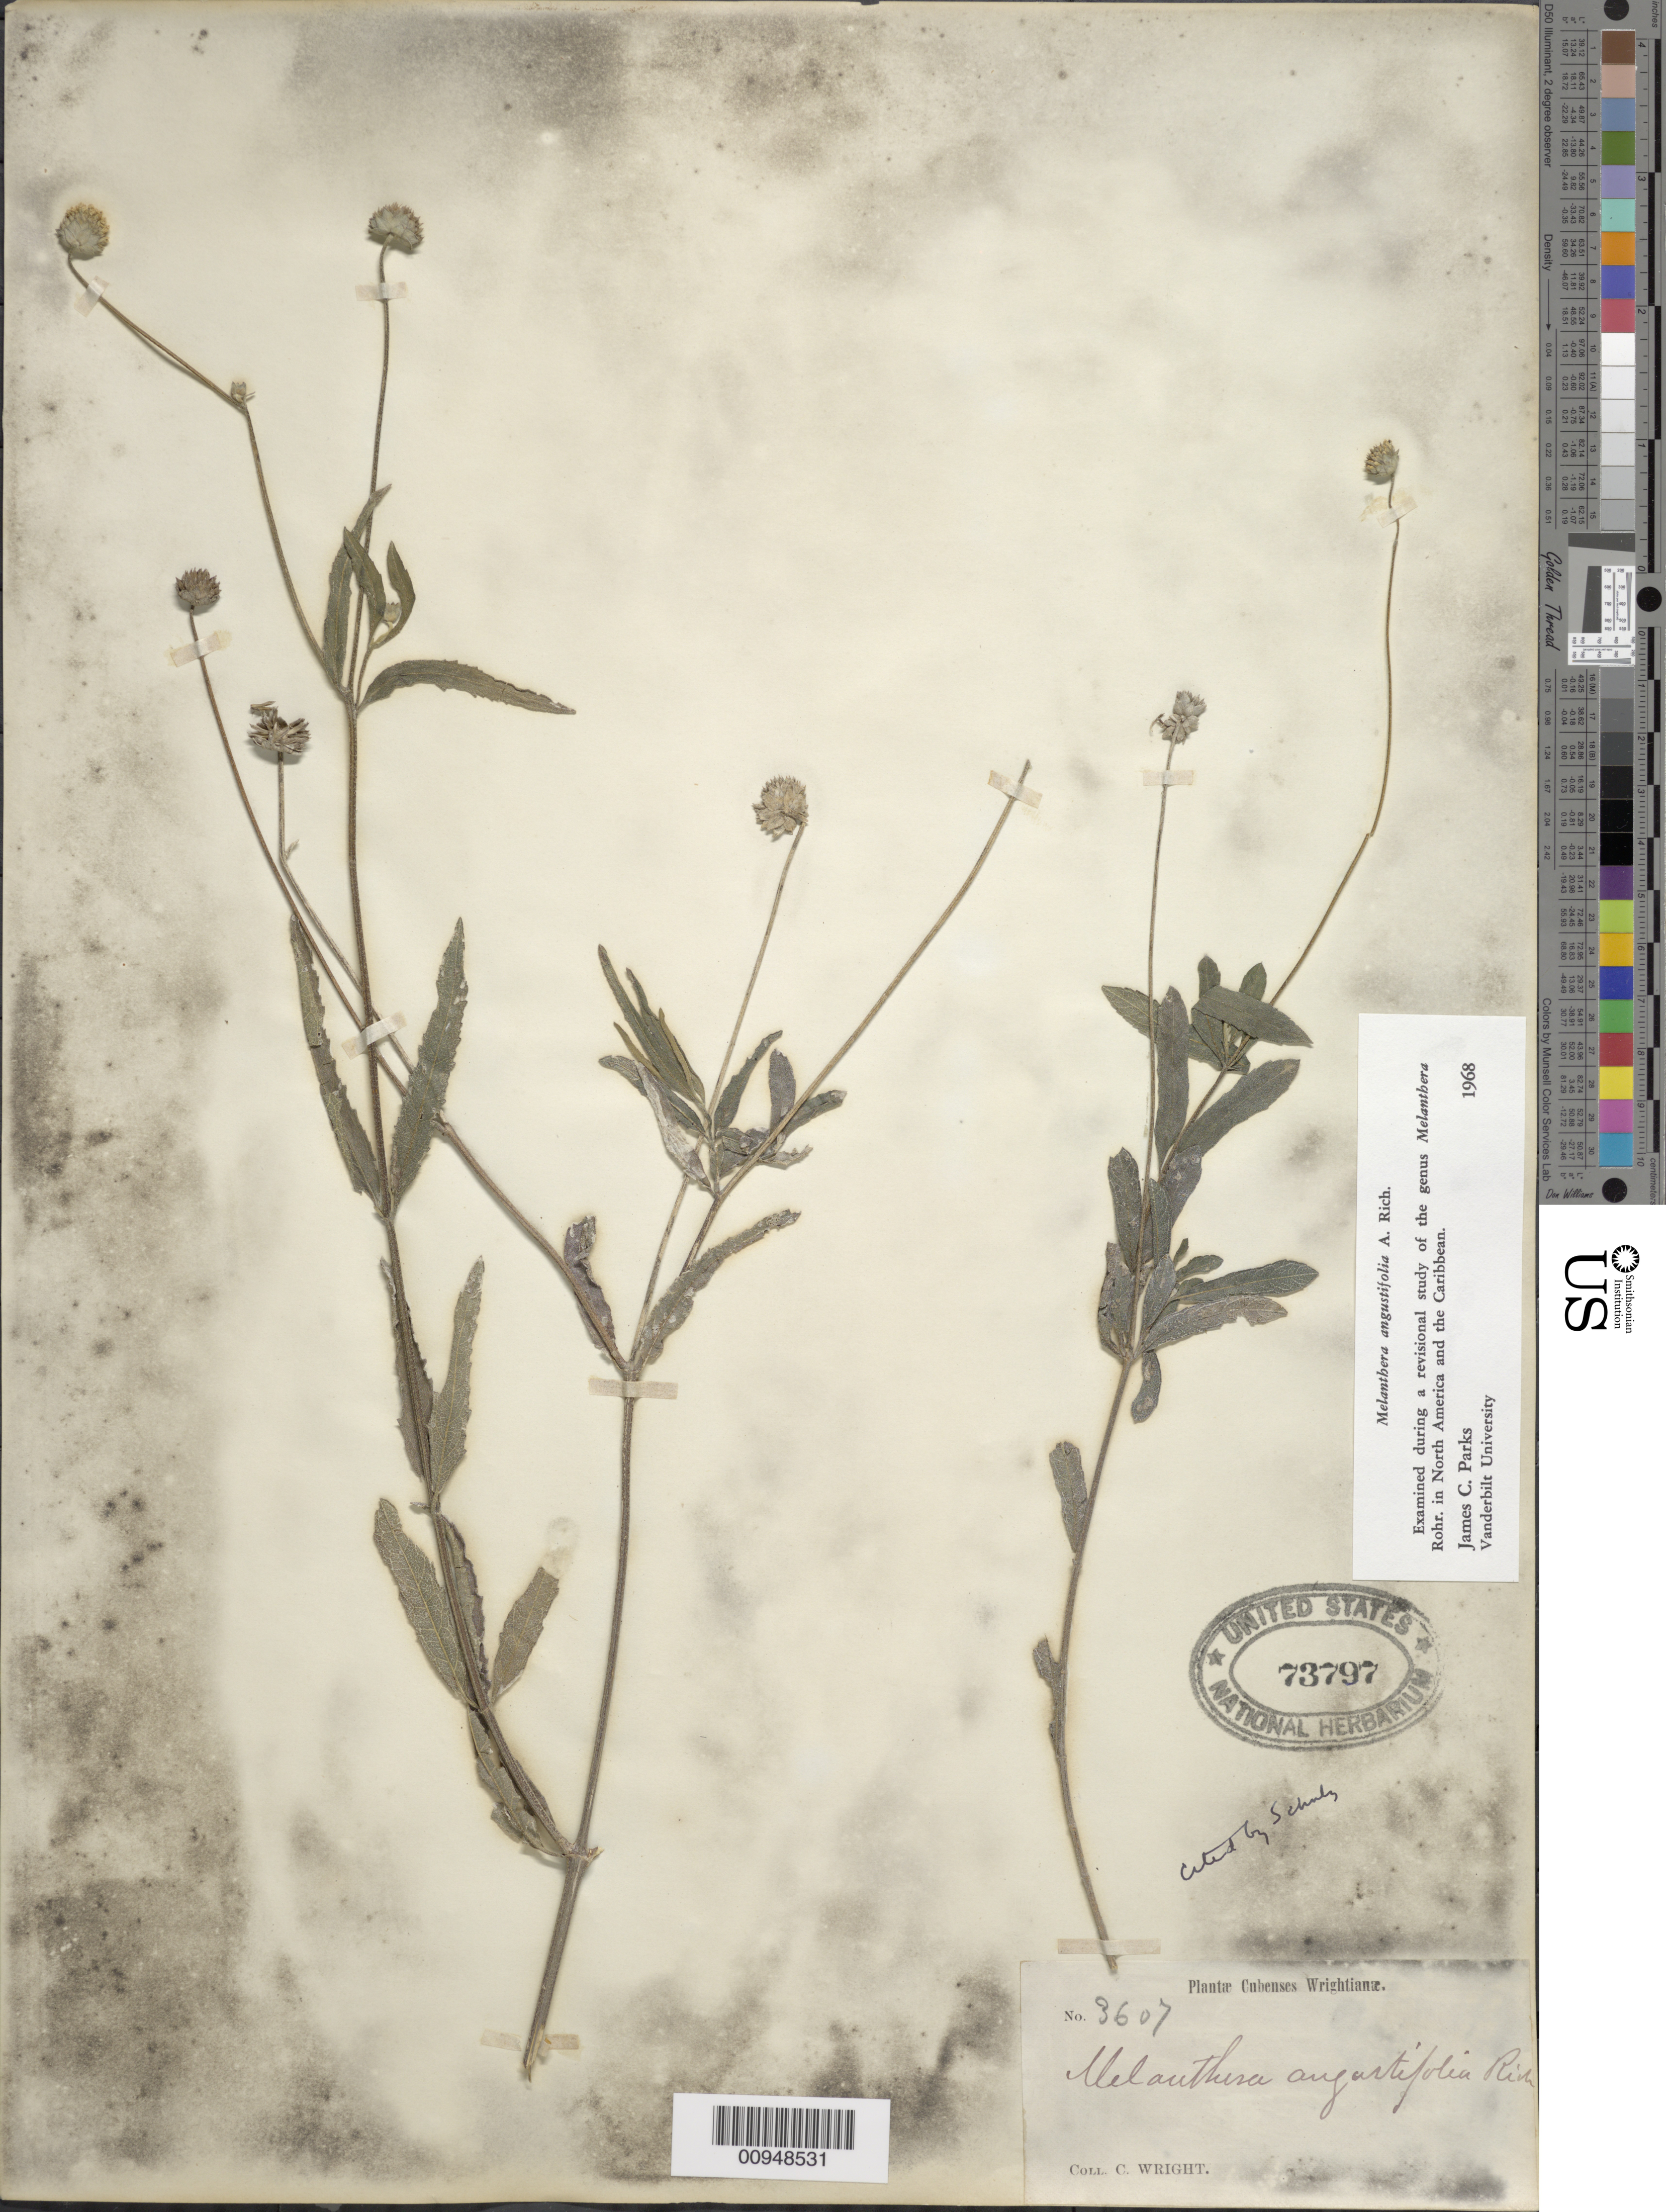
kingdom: Plantae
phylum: Tracheophyta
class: Magnoliopsida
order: Asterales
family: Asteraceae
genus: Melanthera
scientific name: Melanthera angustifolia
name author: A. Rich. in Sagra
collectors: C. Wright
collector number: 3607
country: Cuba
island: Cuba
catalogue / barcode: US 73797